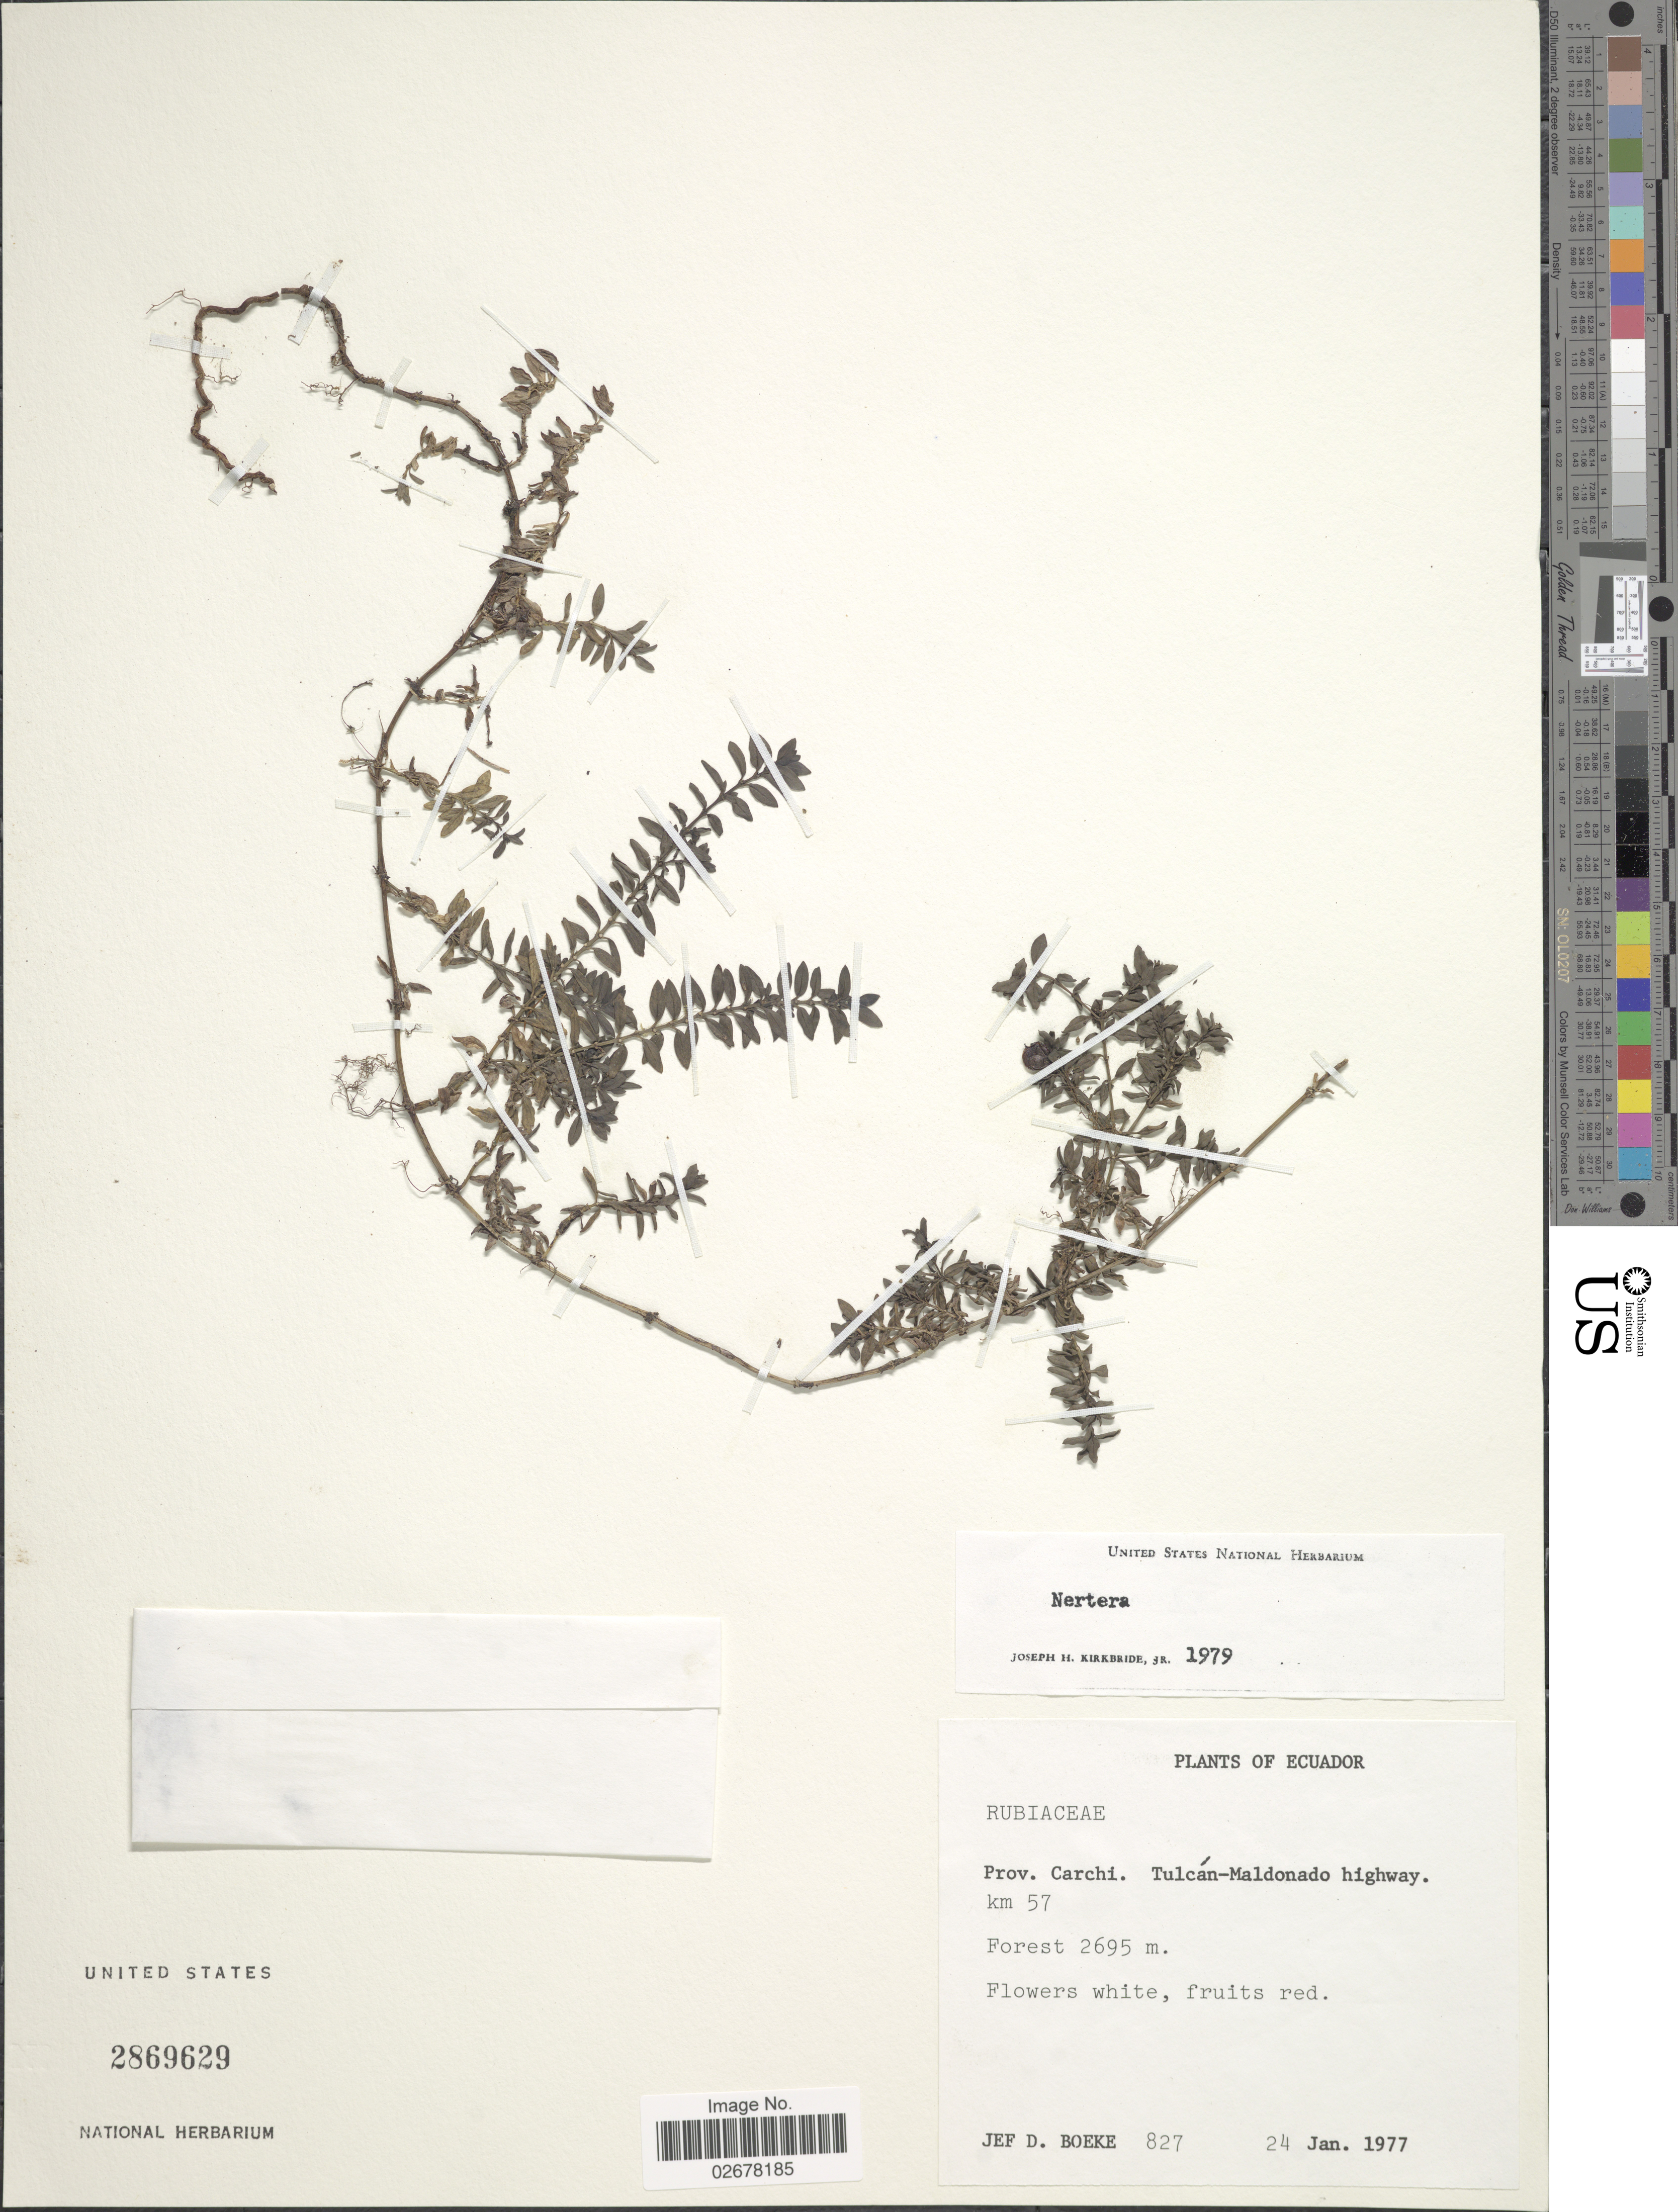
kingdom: Plantae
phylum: Tracheophyta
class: Magnoliopsida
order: Gentianales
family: Rubiaceae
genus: Nertera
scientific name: Nertera depressa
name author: Banks & Sol. ex Gaertn.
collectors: J. Boeke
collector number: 827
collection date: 1977-01-24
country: Ecuador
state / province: Carchi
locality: Tulcán-Maldonado highway. km 57. Forest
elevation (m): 2695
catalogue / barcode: US 2869629